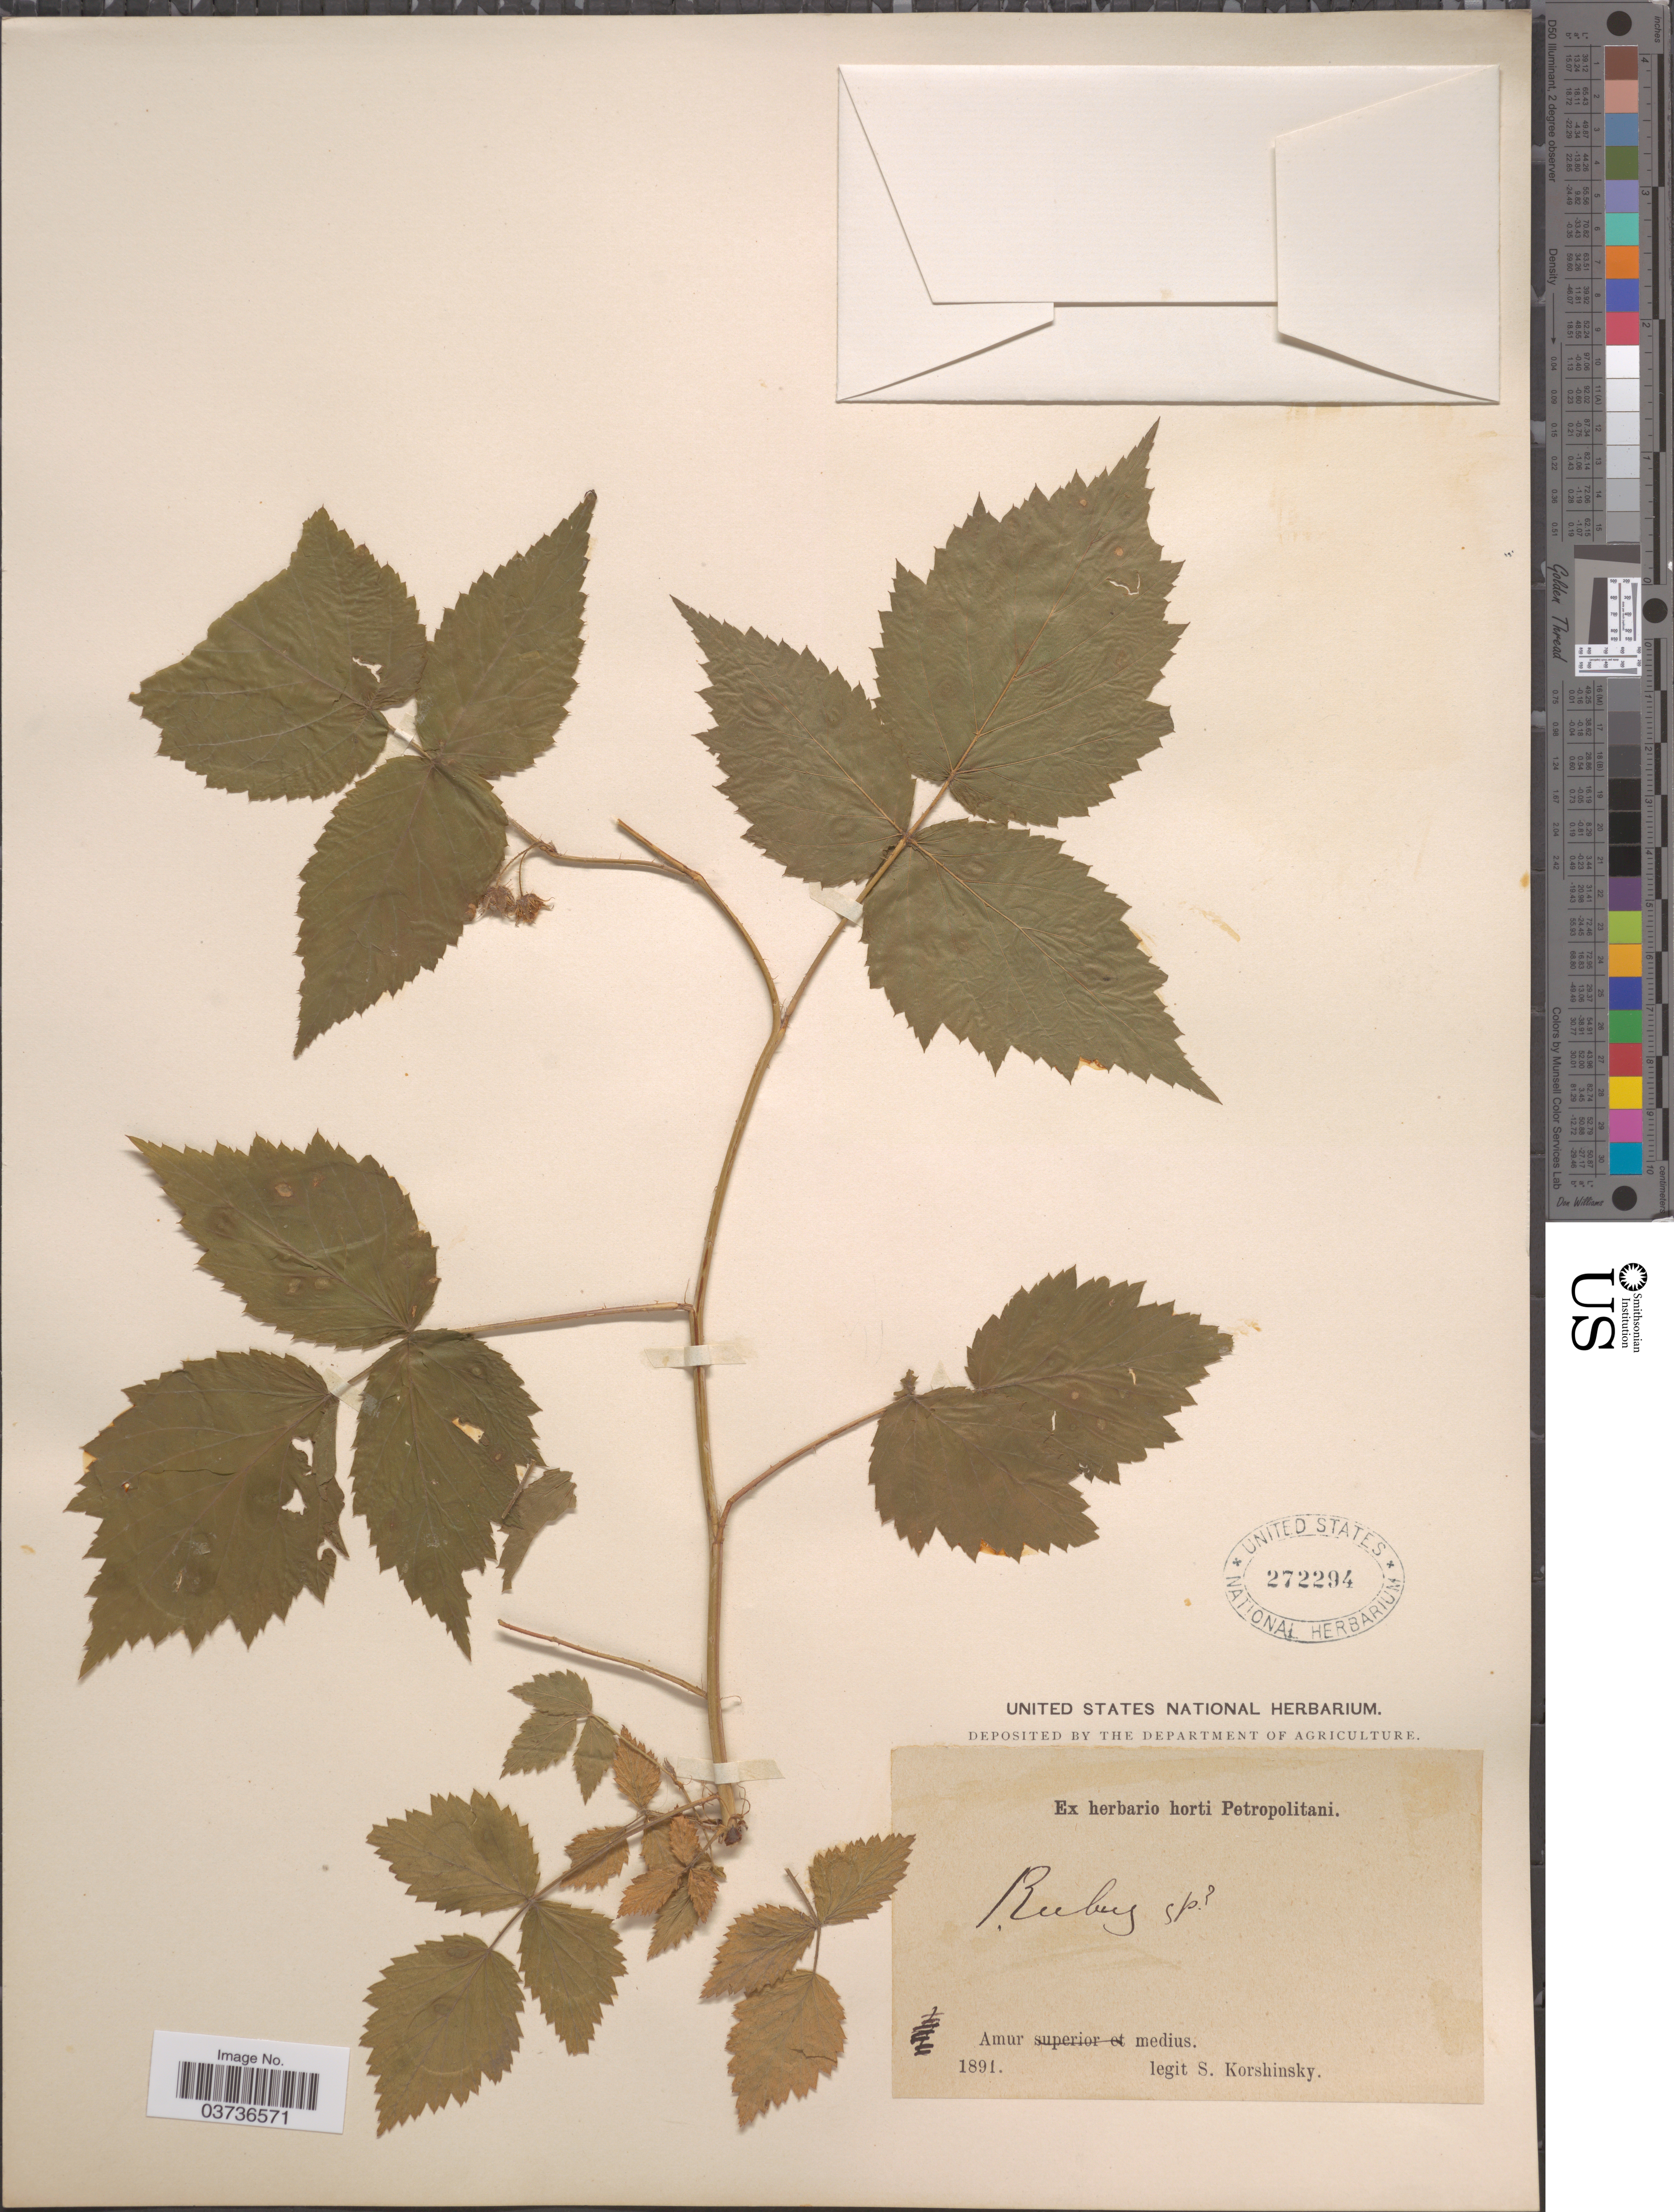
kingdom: Plantae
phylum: Tracheophyta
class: Magnoliopsida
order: Rosales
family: Rosaceae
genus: Rubus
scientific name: Rubus sp.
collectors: S. I. Korshinsky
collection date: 1891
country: Russian Federation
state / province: Amur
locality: Amur medius.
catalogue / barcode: US 272294